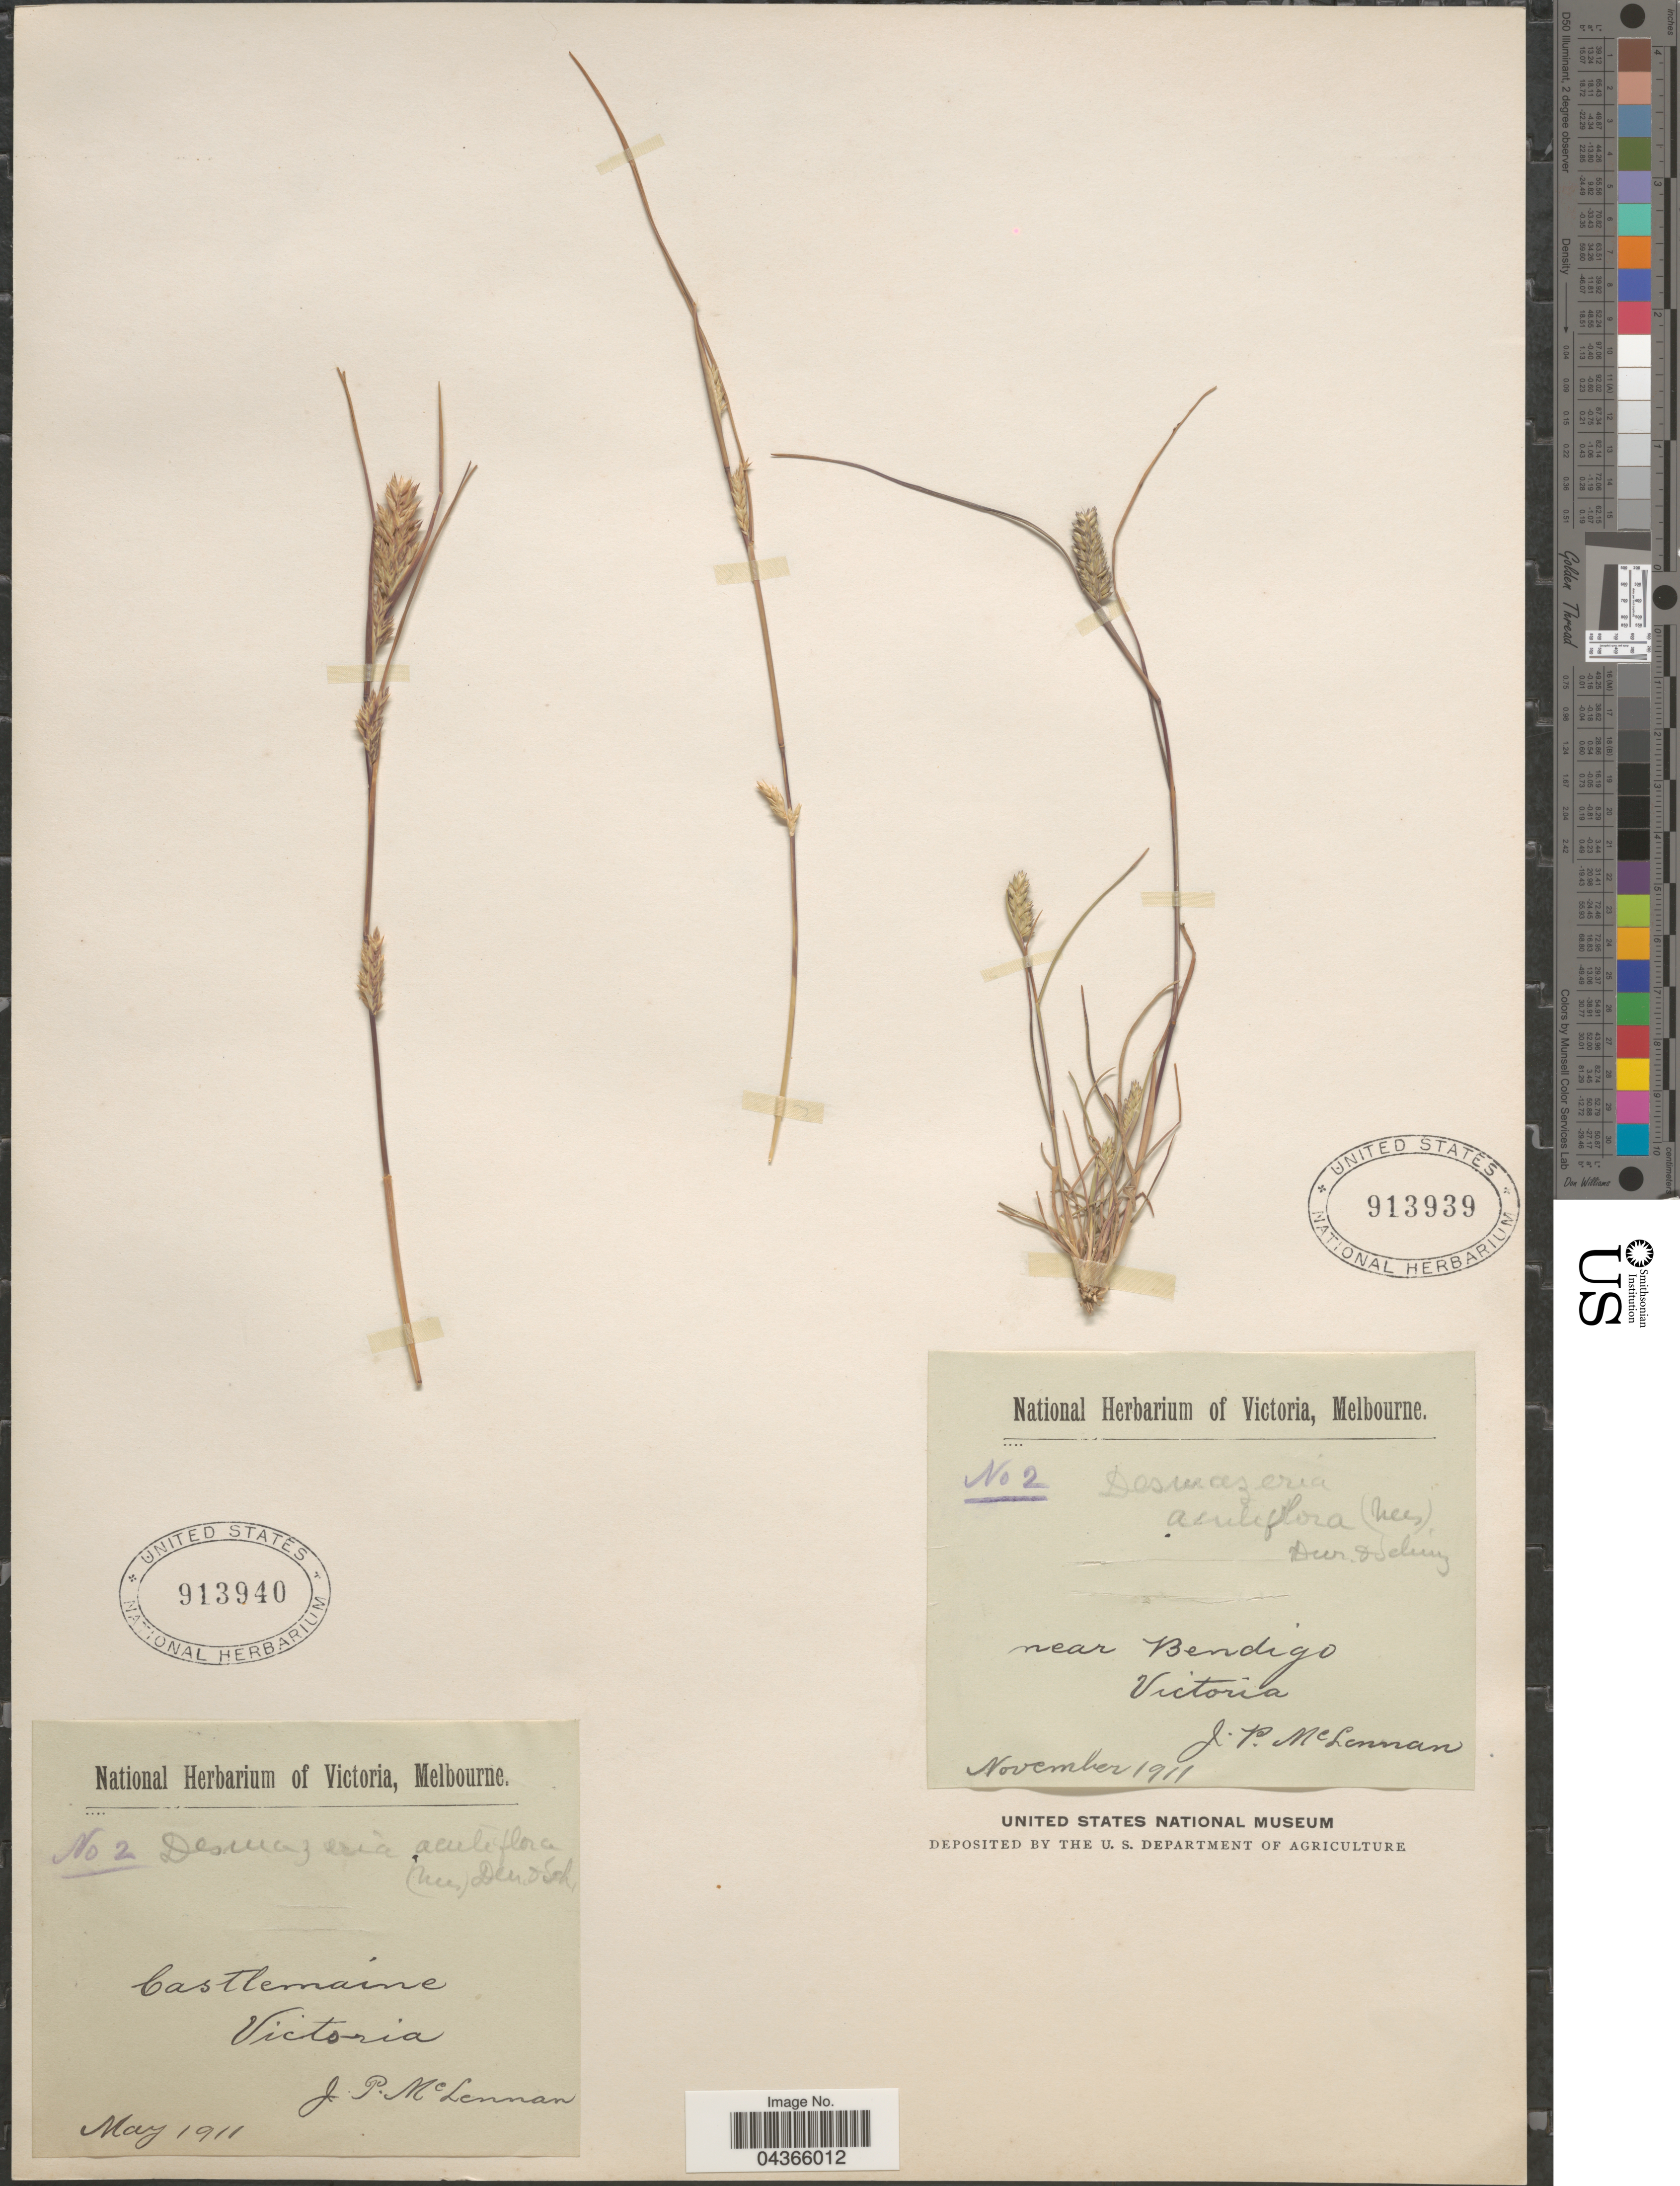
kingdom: Plantae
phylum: Tracheophyta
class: Liliopsida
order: Poales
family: Poaceae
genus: Tribolium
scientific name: Tribolium acutiflorum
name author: (Nees) Renvoize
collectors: J. McLennan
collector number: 2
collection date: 1911-05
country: Australia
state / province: Victoria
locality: Castlemaine. Victoria.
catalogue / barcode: US 913940-2